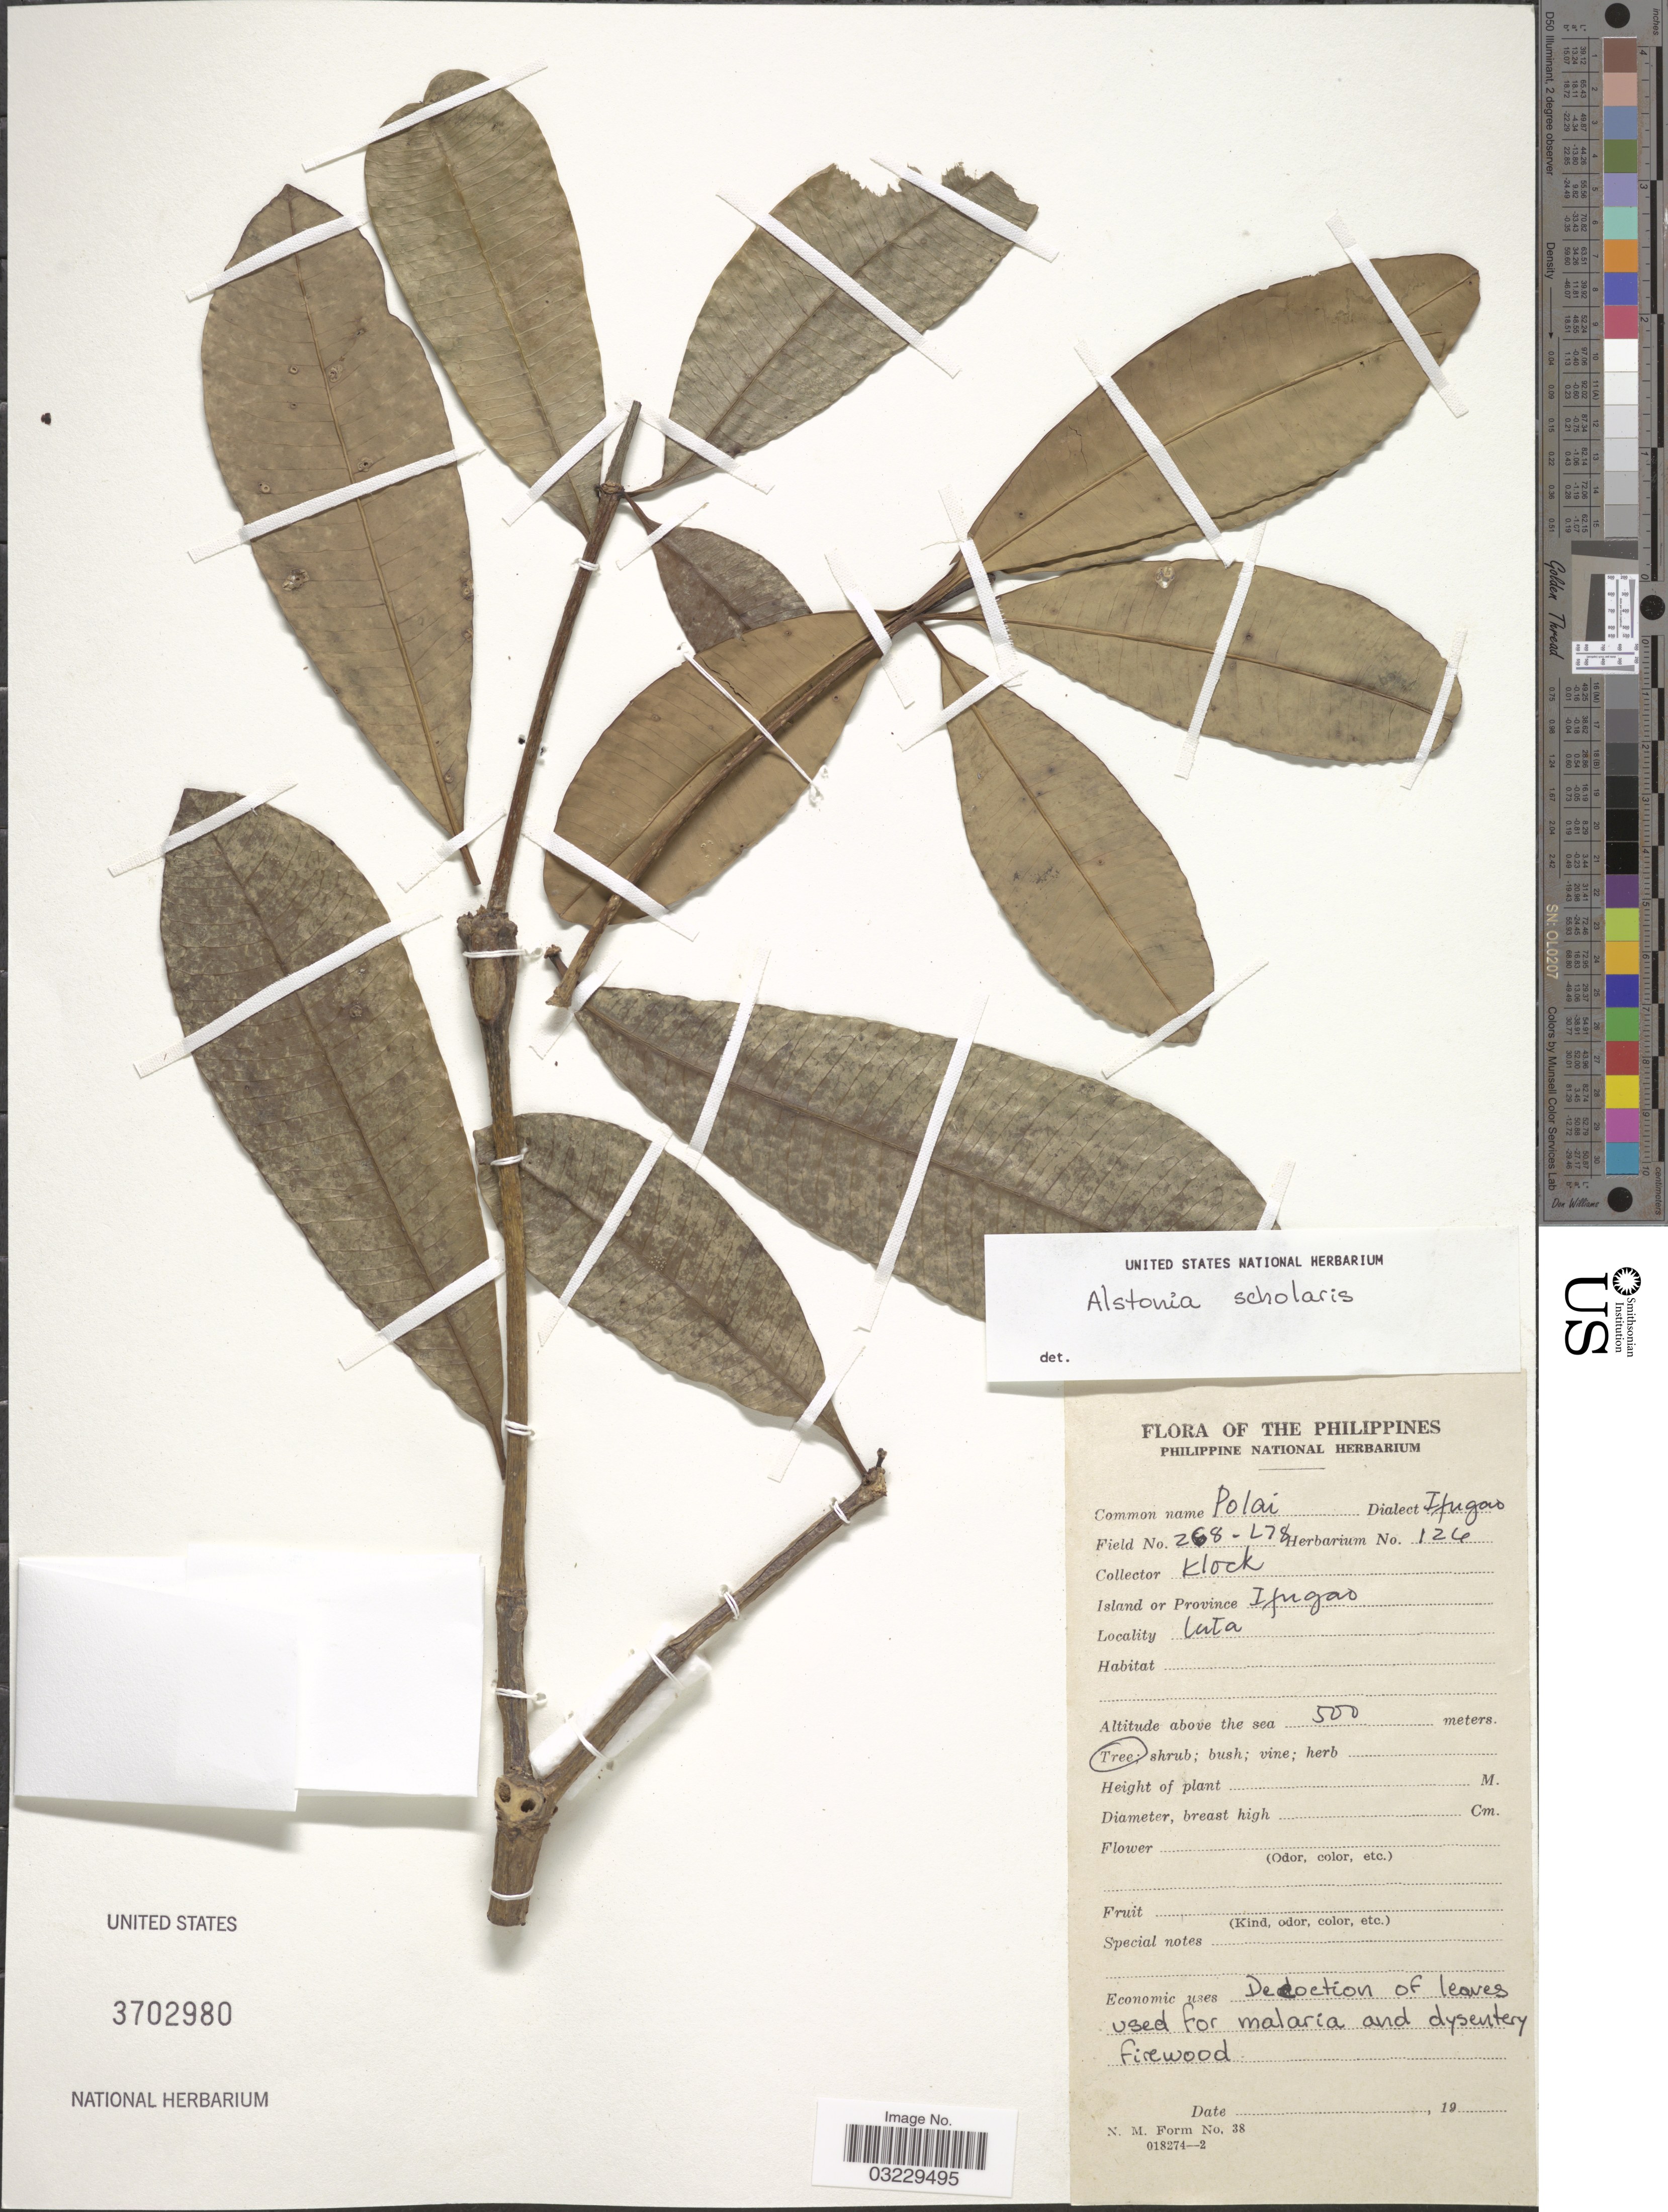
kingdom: Plantae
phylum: Tracheophyta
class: Magnoliopsida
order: Gentianales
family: Apocynaceae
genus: Alstonia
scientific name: Alstonia scholaris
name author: (L.) R. Br.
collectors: Klock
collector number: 268-L78/126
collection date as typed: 19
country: Philippines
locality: Island or Province Ifugao, Luta.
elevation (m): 500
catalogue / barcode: US 3702980